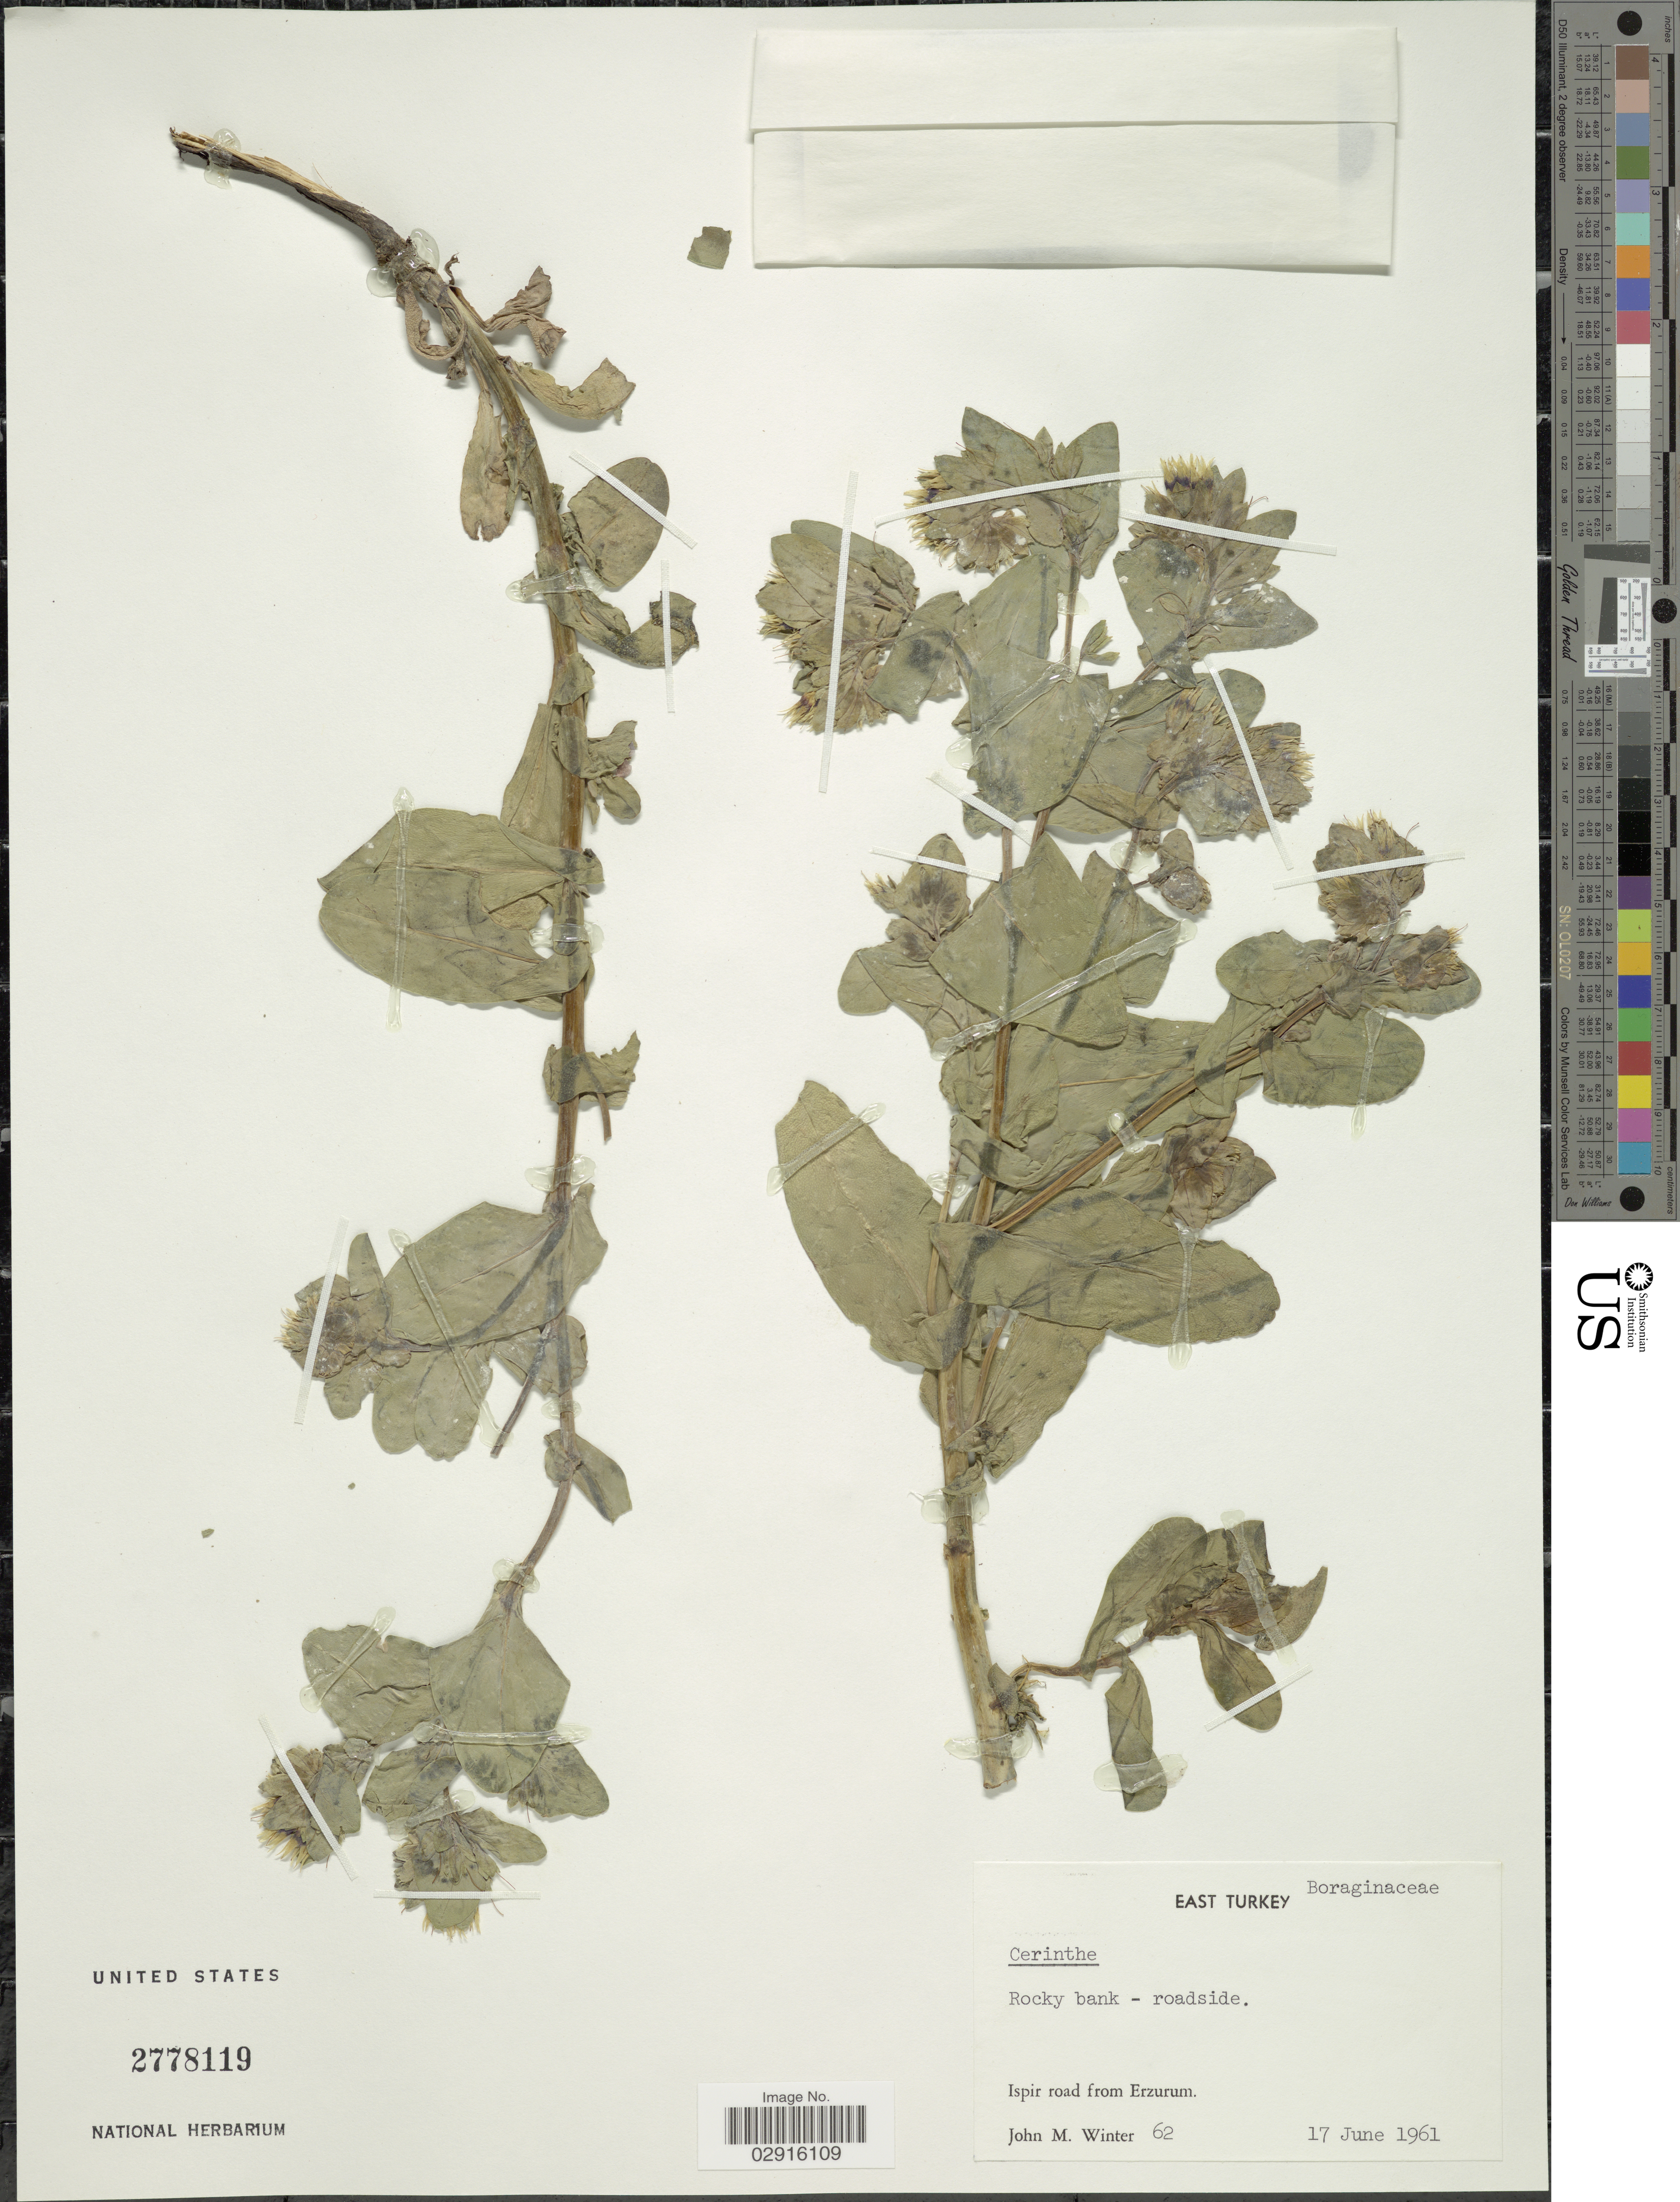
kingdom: Plantae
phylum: Tracheophyta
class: Magnoliopsida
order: Boraginales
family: Boraginaceae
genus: Cerinthe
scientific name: Cerinthe sp.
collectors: J. M. Winter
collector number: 62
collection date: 1961-06-17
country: Turkey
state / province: Erzurum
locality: East Turkey. Rocky bank- roadside. Ispir road from Erzurum.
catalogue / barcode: US 2778119